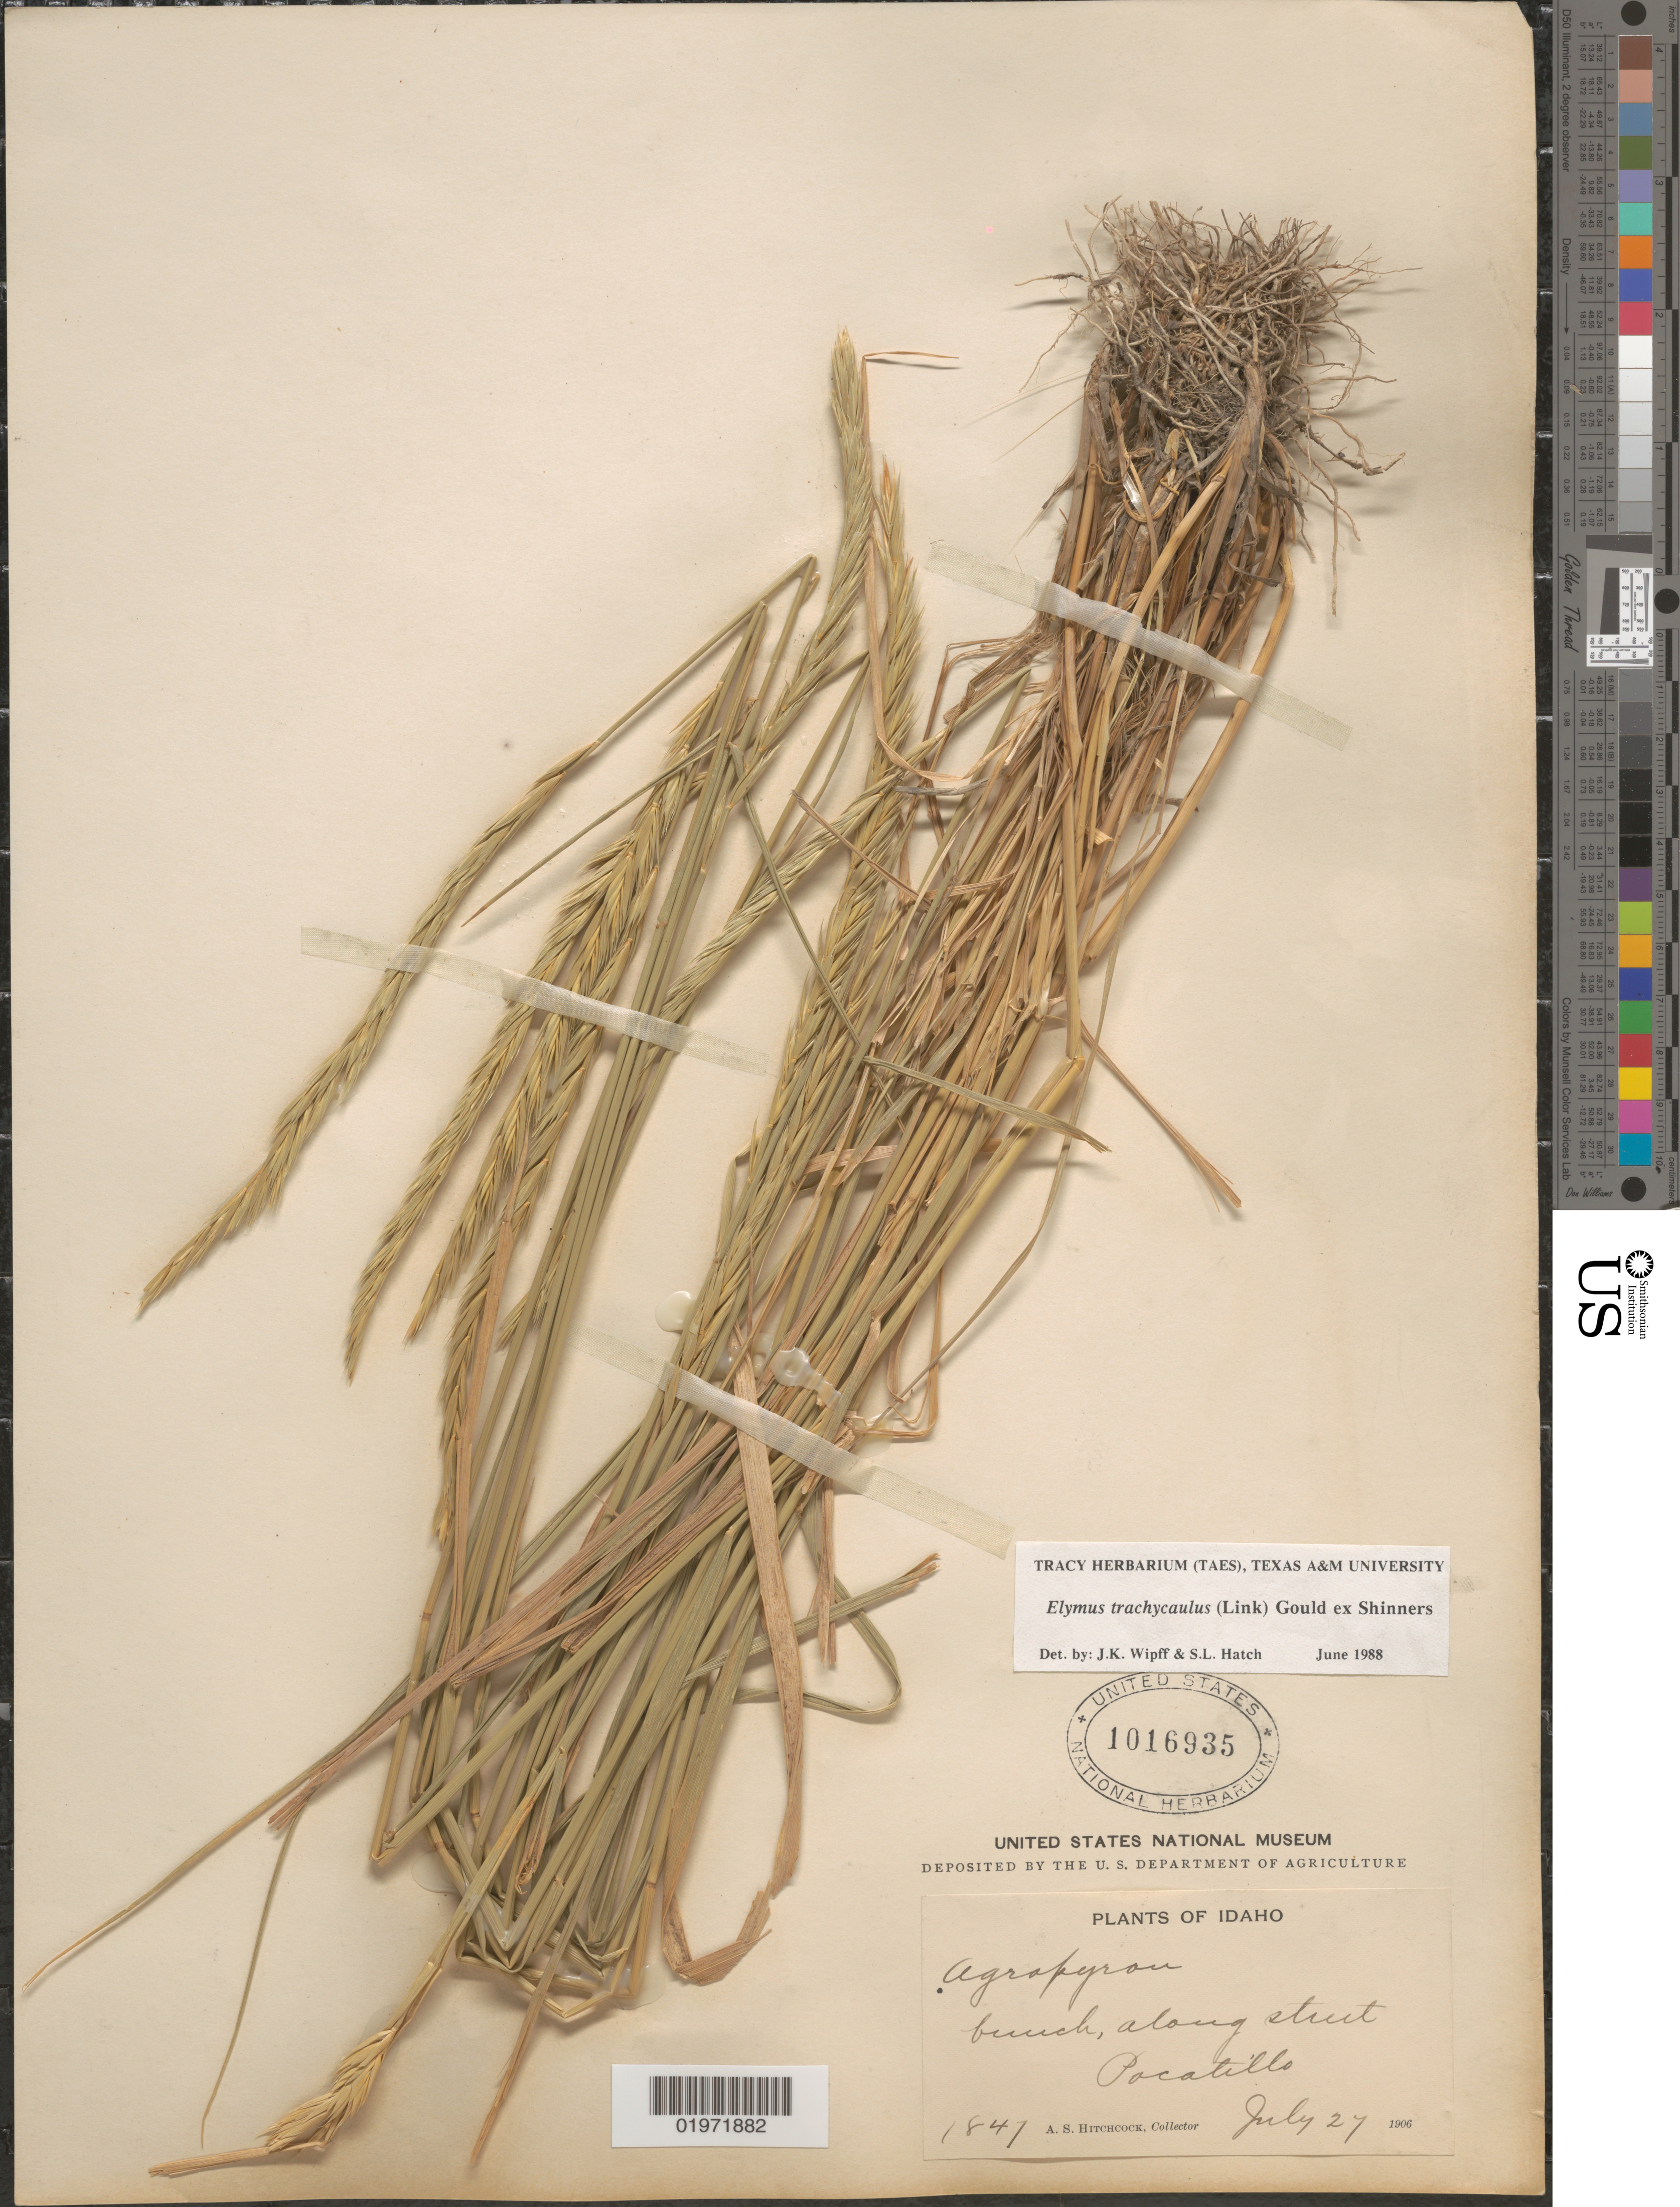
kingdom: Plantae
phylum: Tracheophyta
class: Liliopsida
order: Poales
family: Poaceae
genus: Elymus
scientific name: Elymus trachycaulus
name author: (Link) Gould ex Shinners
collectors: A. S. Hitchcock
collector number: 1847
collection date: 1906-07-27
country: United States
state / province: Idaho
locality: Along street Pocatillo.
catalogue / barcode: US 1016935